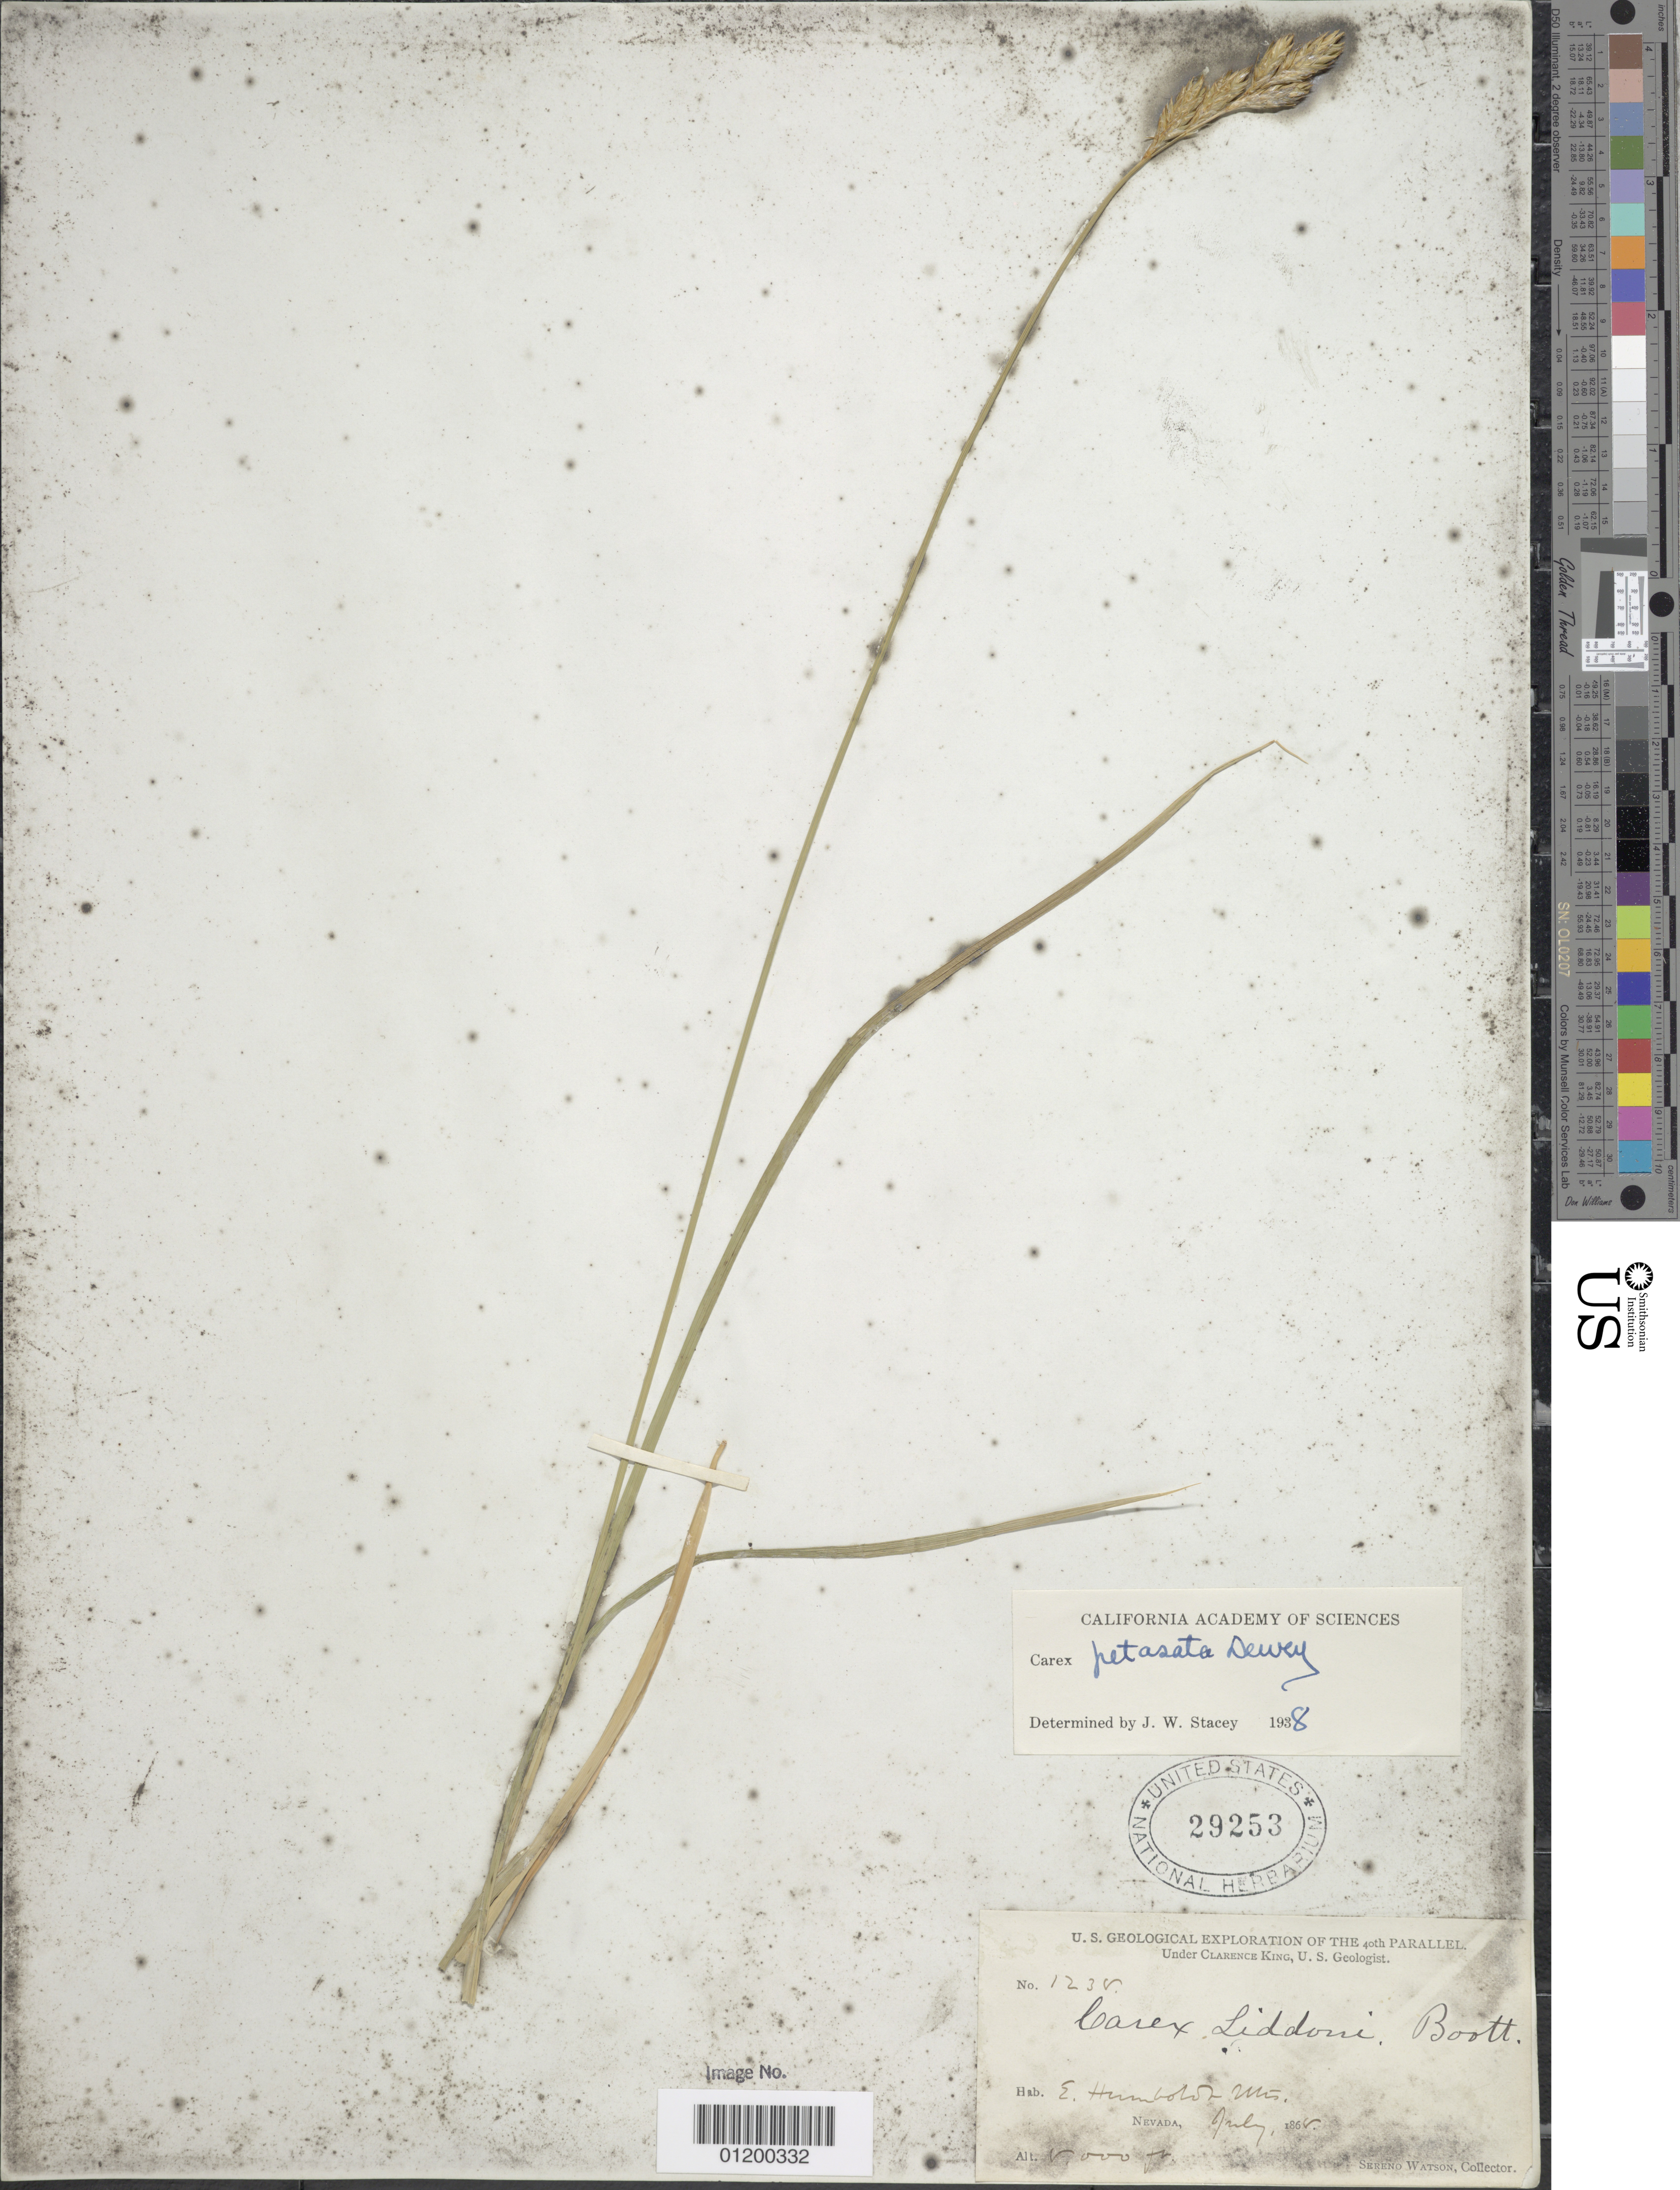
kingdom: Plantae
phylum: Tracheophyta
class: Liliopsida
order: Poales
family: Cyperaceae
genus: Carex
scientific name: Carex petasata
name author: Dewey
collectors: S. Watson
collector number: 1238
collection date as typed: Jul1868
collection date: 1868-07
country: United States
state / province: Nevada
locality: E. Humboldt Mts.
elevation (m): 2438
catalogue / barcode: US 29253